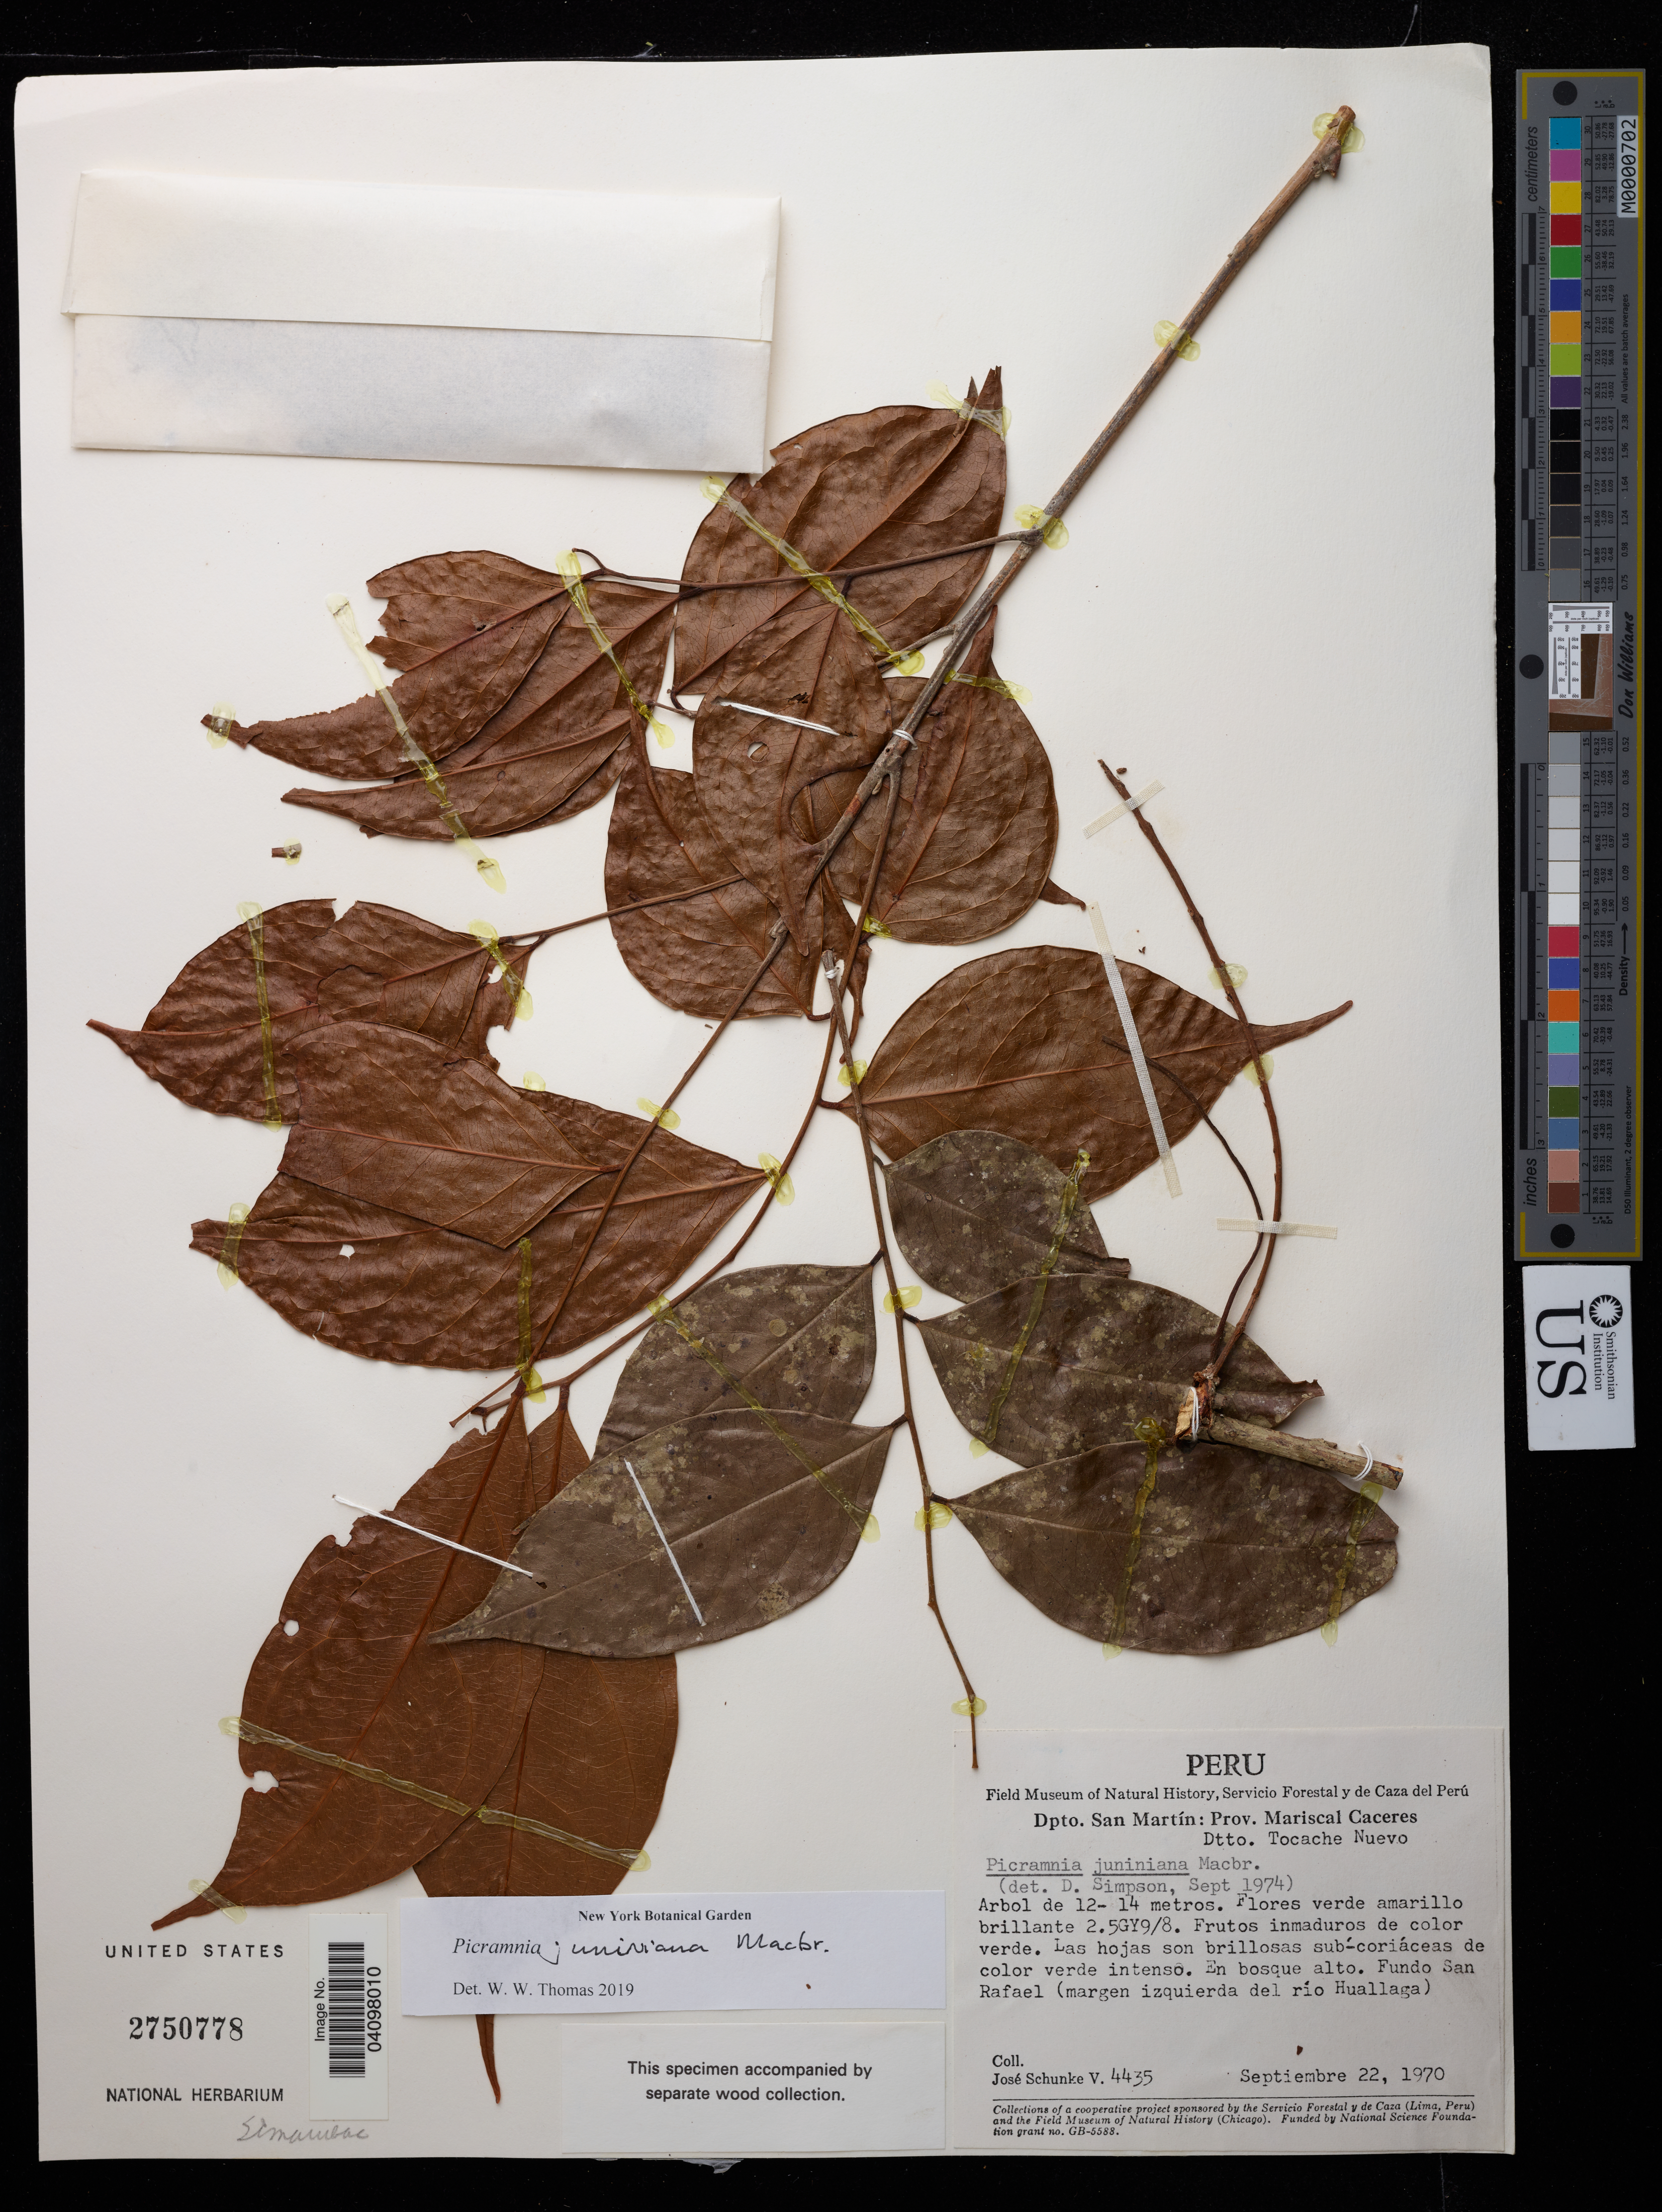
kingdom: Plantae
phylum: Tracheophyta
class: Magnoliopsida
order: Picramniales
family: Picramniaceae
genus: Picramnia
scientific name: Picramnia juniniana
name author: J.F. Macbr.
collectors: J. Schunke Vigo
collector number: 4435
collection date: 1970-09-22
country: Peru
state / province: San Martin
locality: Prov. Mariscal Caceres. Dtto. Tocache Nuevo. En bosque alto. Fundo San Rafael (margen izquierda del rio Huallaga).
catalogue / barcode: US 2750778